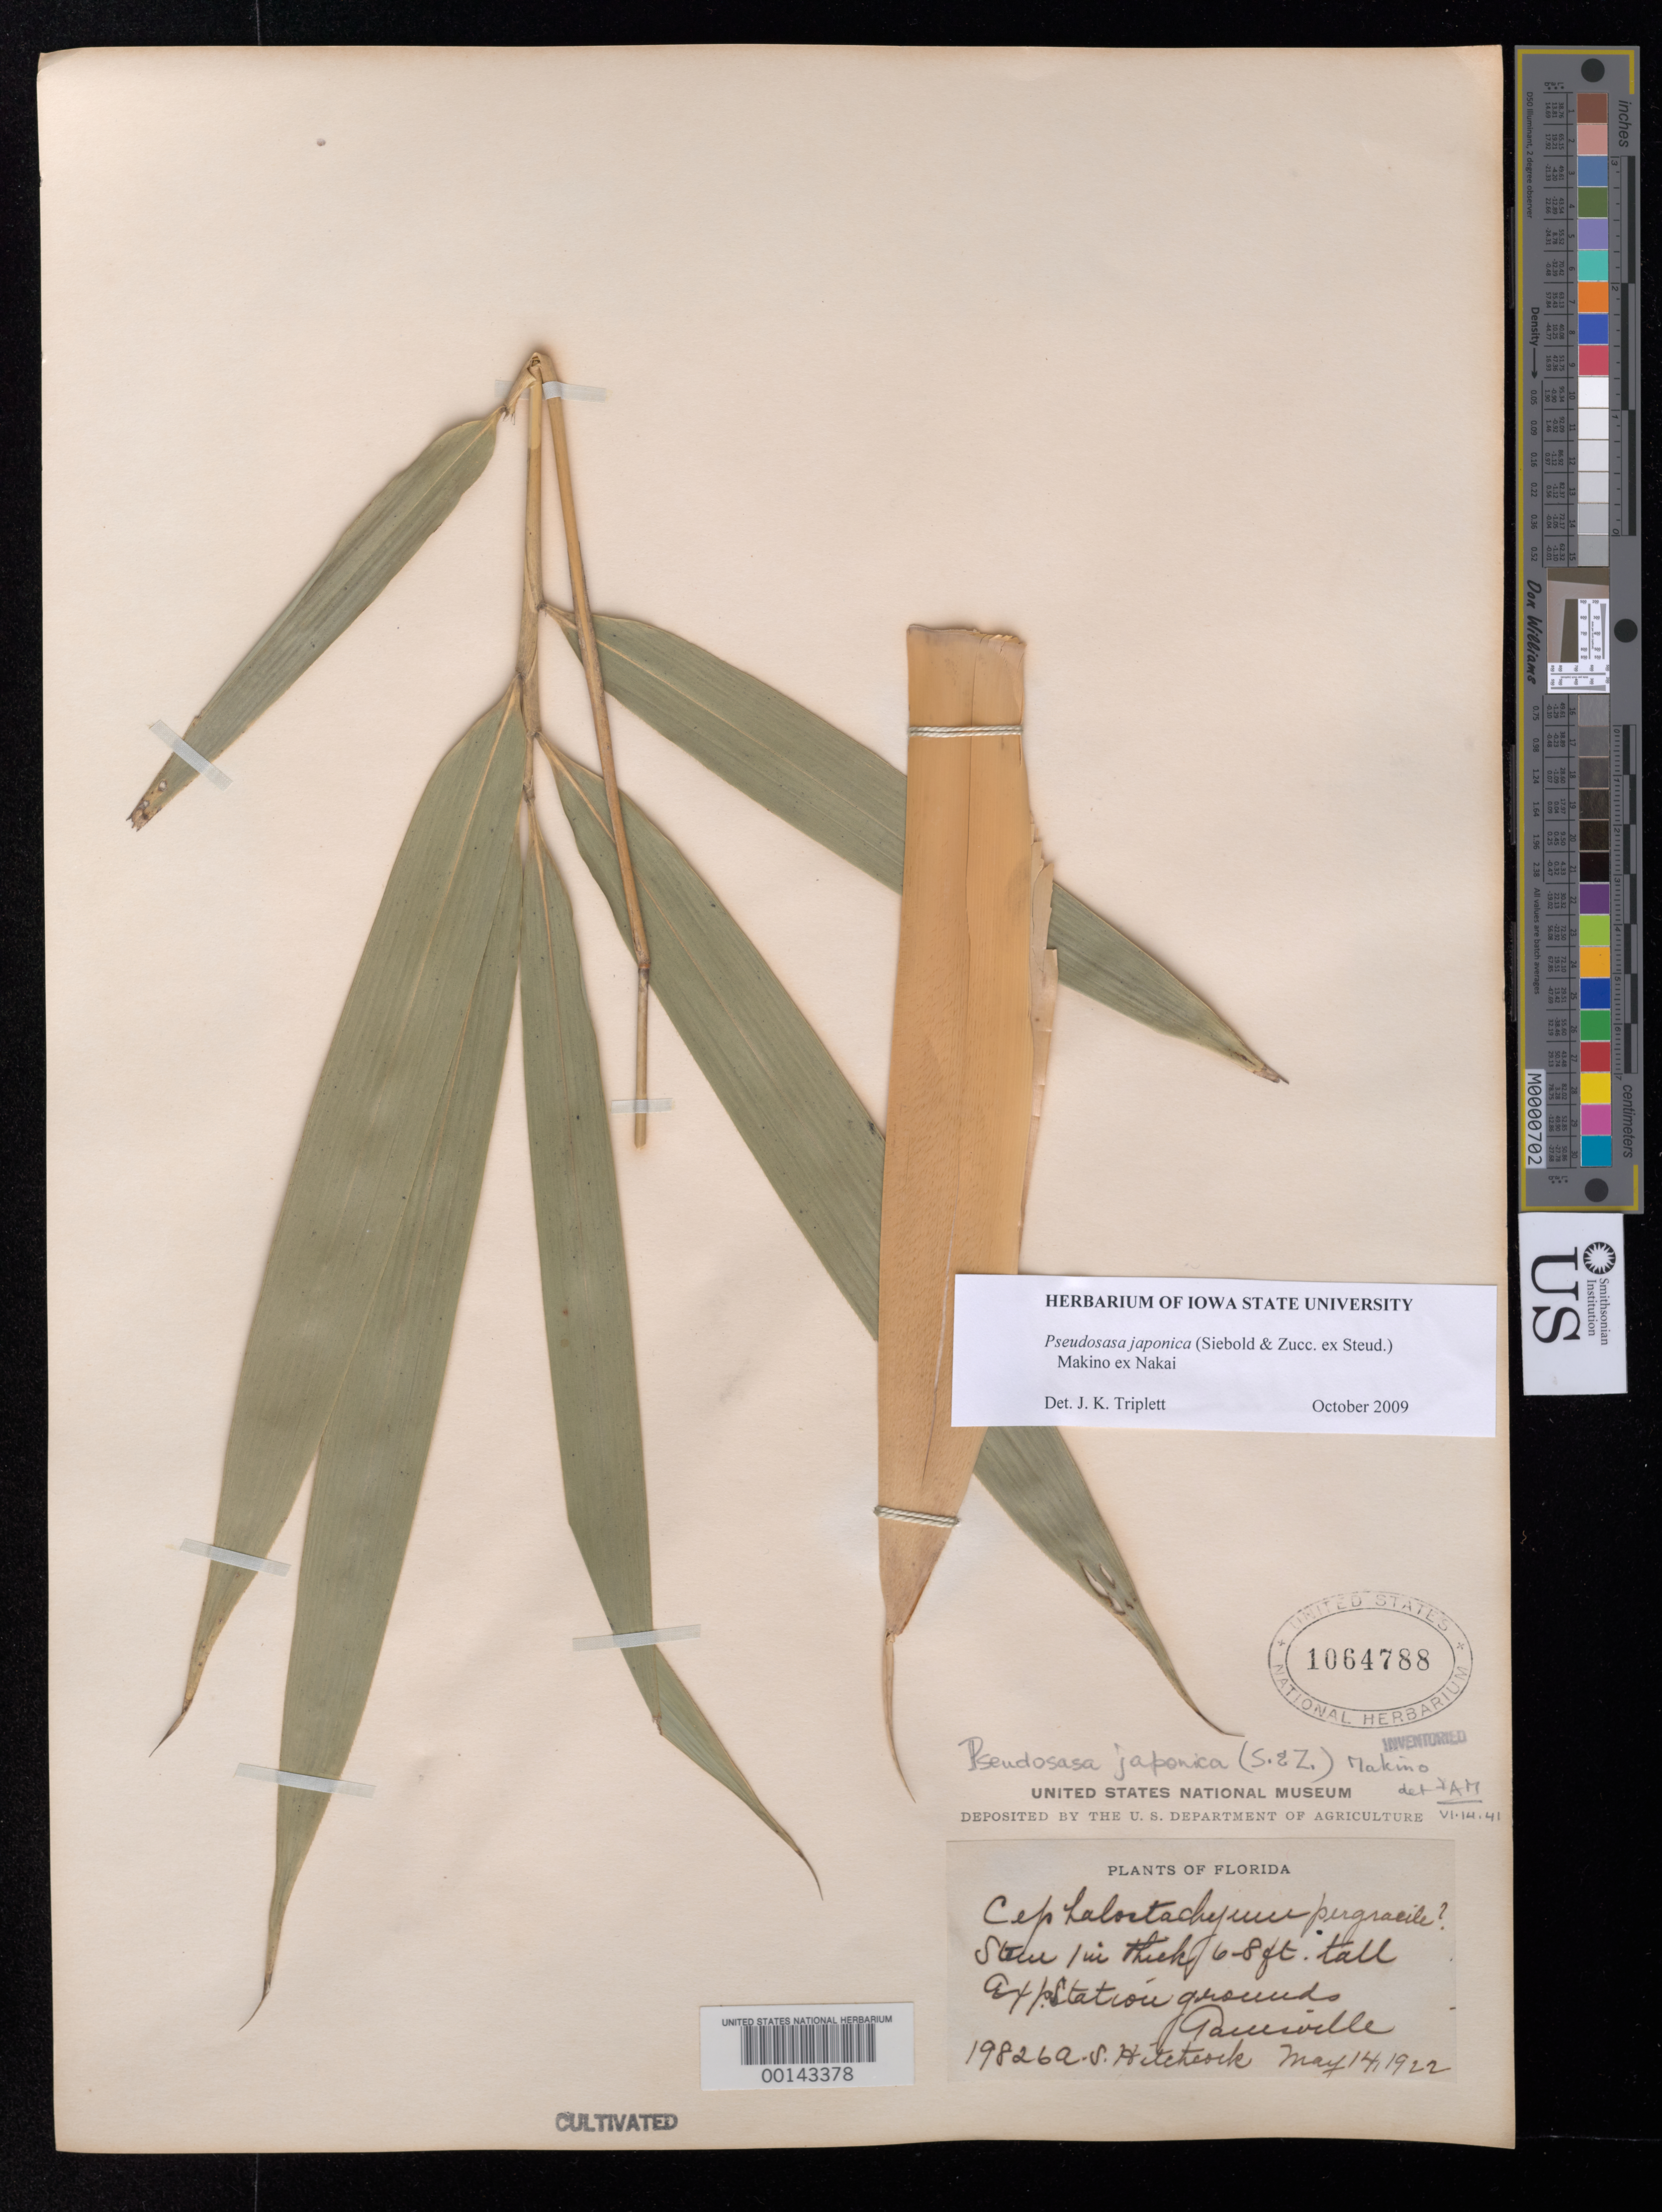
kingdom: Plantae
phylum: Tracheophyta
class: Liliopsida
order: Poales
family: Poaceae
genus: Pseudosasa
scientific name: Pseudosasa japonica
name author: (Siebold & Zucc. ex Steud.) Makino ex Nakai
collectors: A. S. Hitchcock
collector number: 19826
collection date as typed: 14 May 1922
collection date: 1922-05-14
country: United States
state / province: Florida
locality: Gainesville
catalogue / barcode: US 1064788